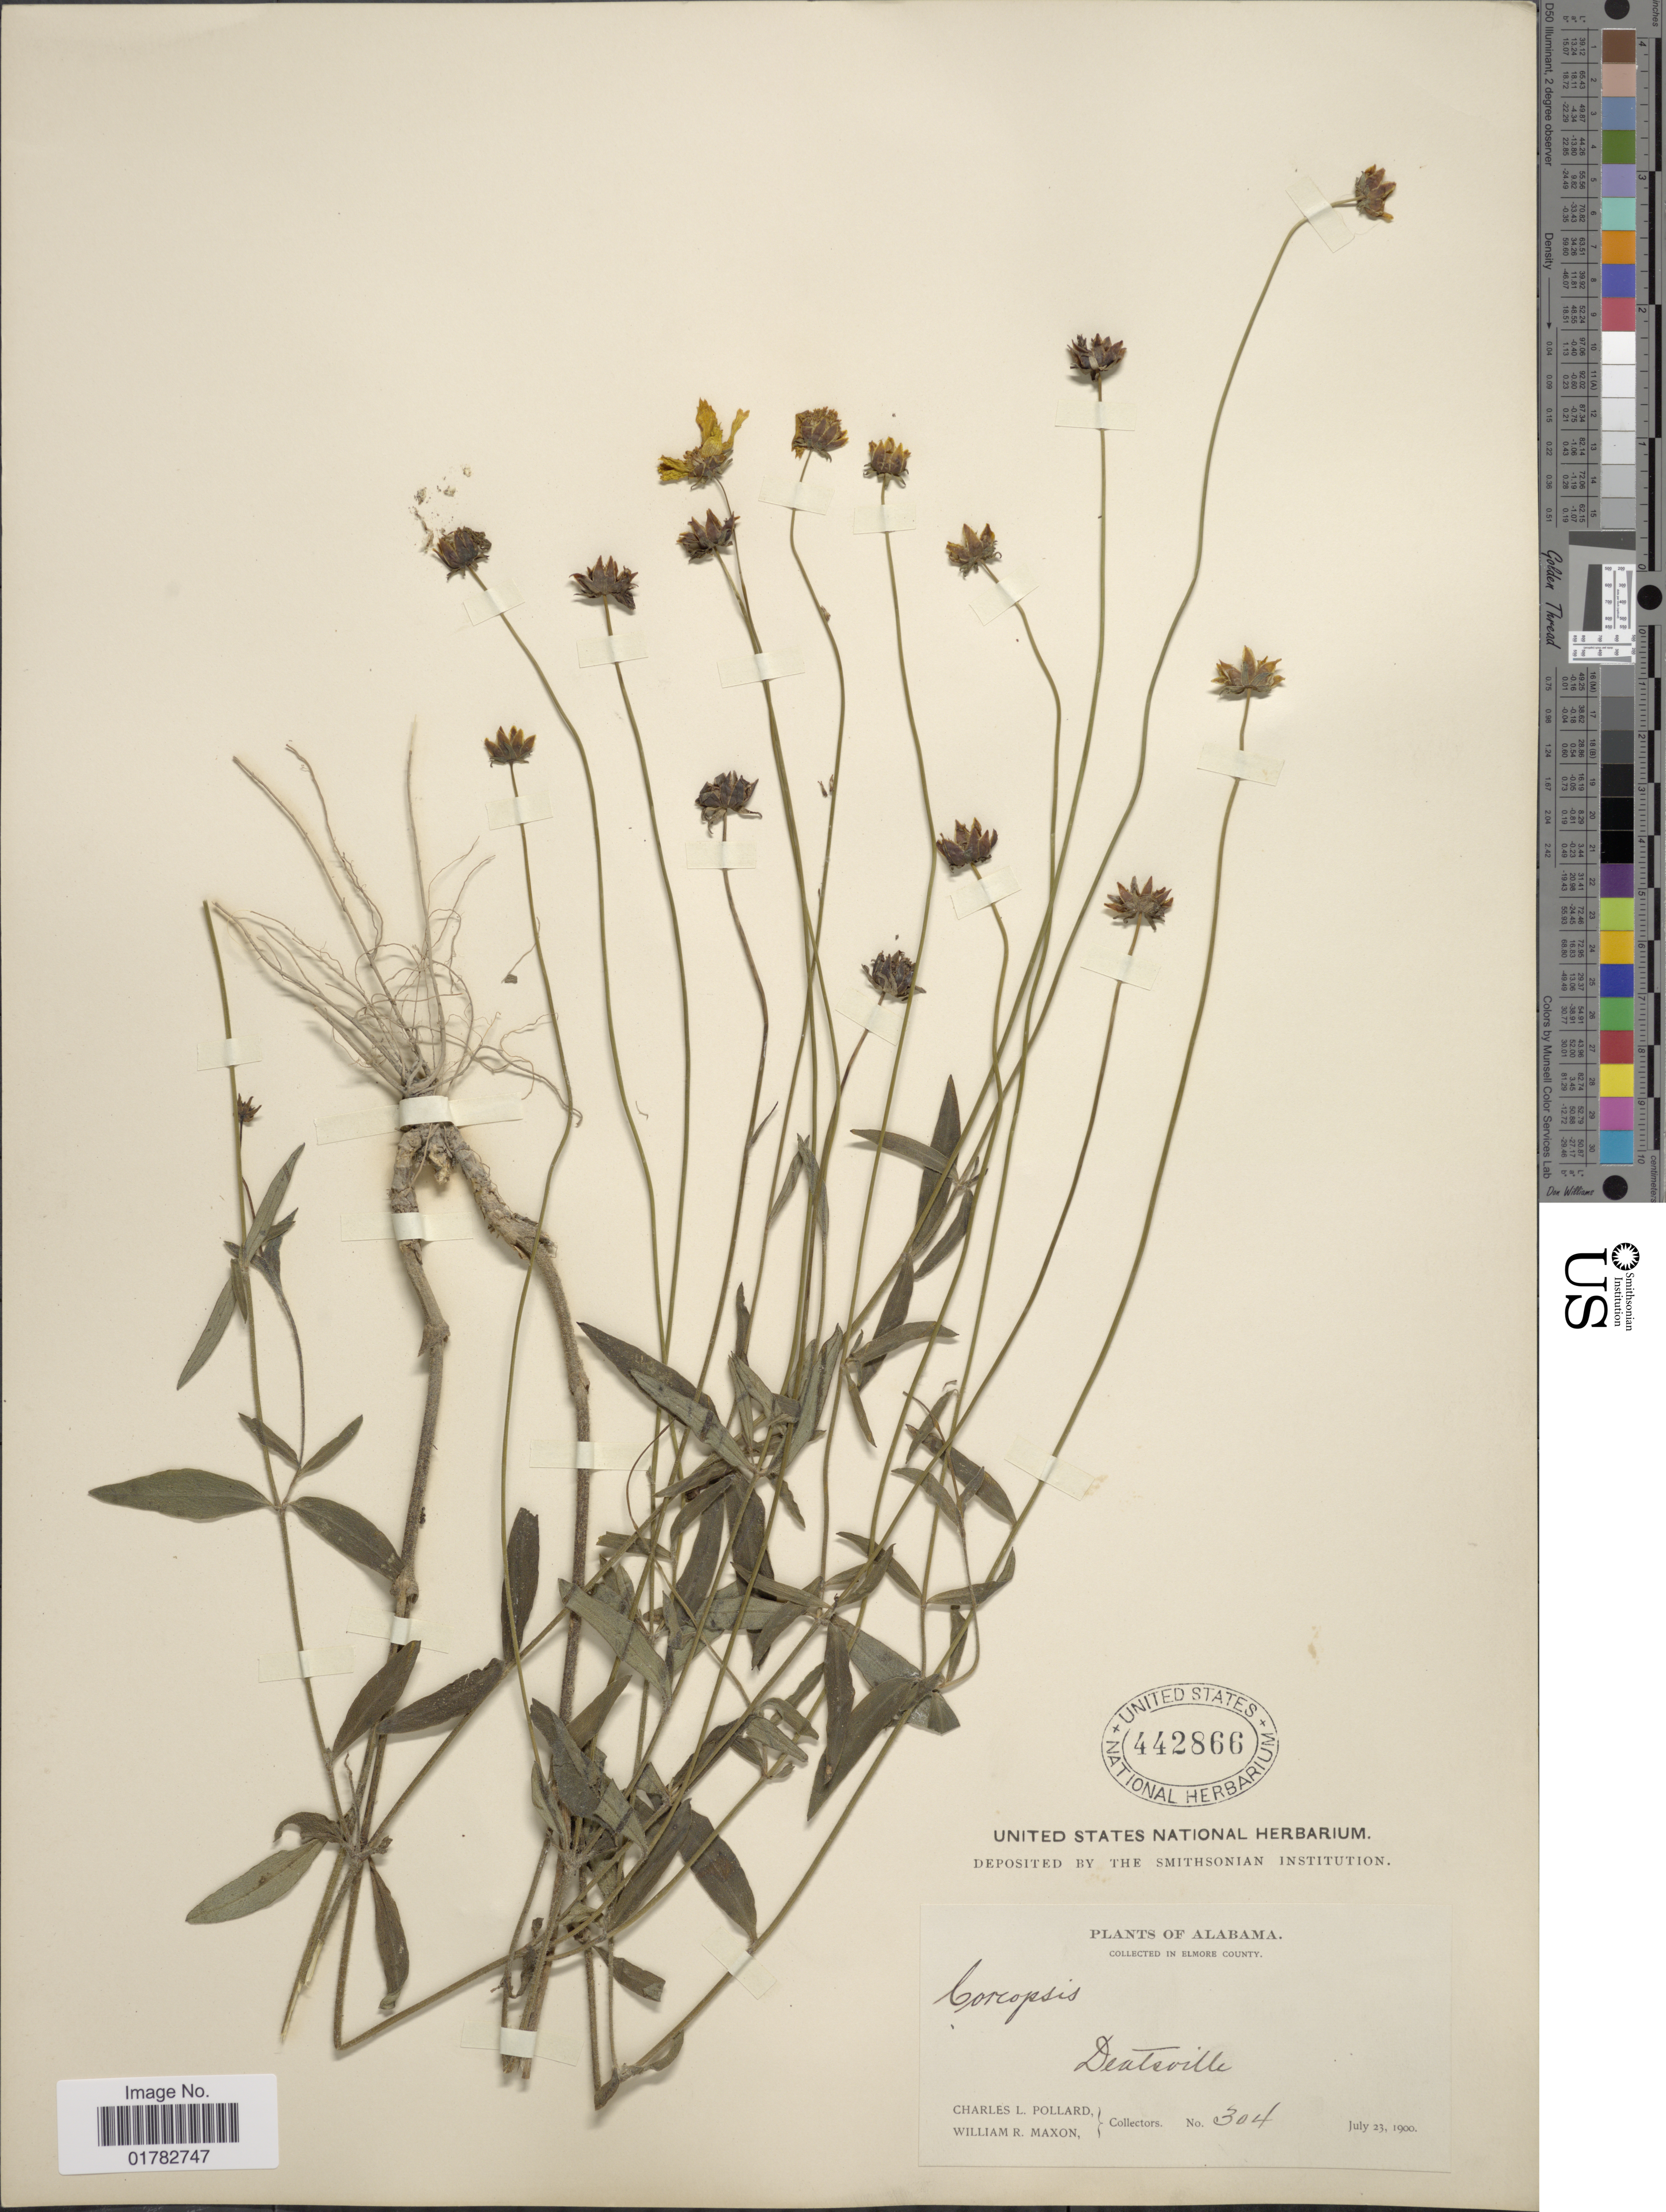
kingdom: Plantae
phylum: Tracheophyta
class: Magnoliopsida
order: Asterales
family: Asteraceae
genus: Coreopsis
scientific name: Coreopsis lanceolata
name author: L.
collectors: C. L. Pollard & W. R. Maxon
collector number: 304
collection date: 1900-07-23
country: United States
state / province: Alabama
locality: Elmore County, Deatsville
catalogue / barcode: US 442866